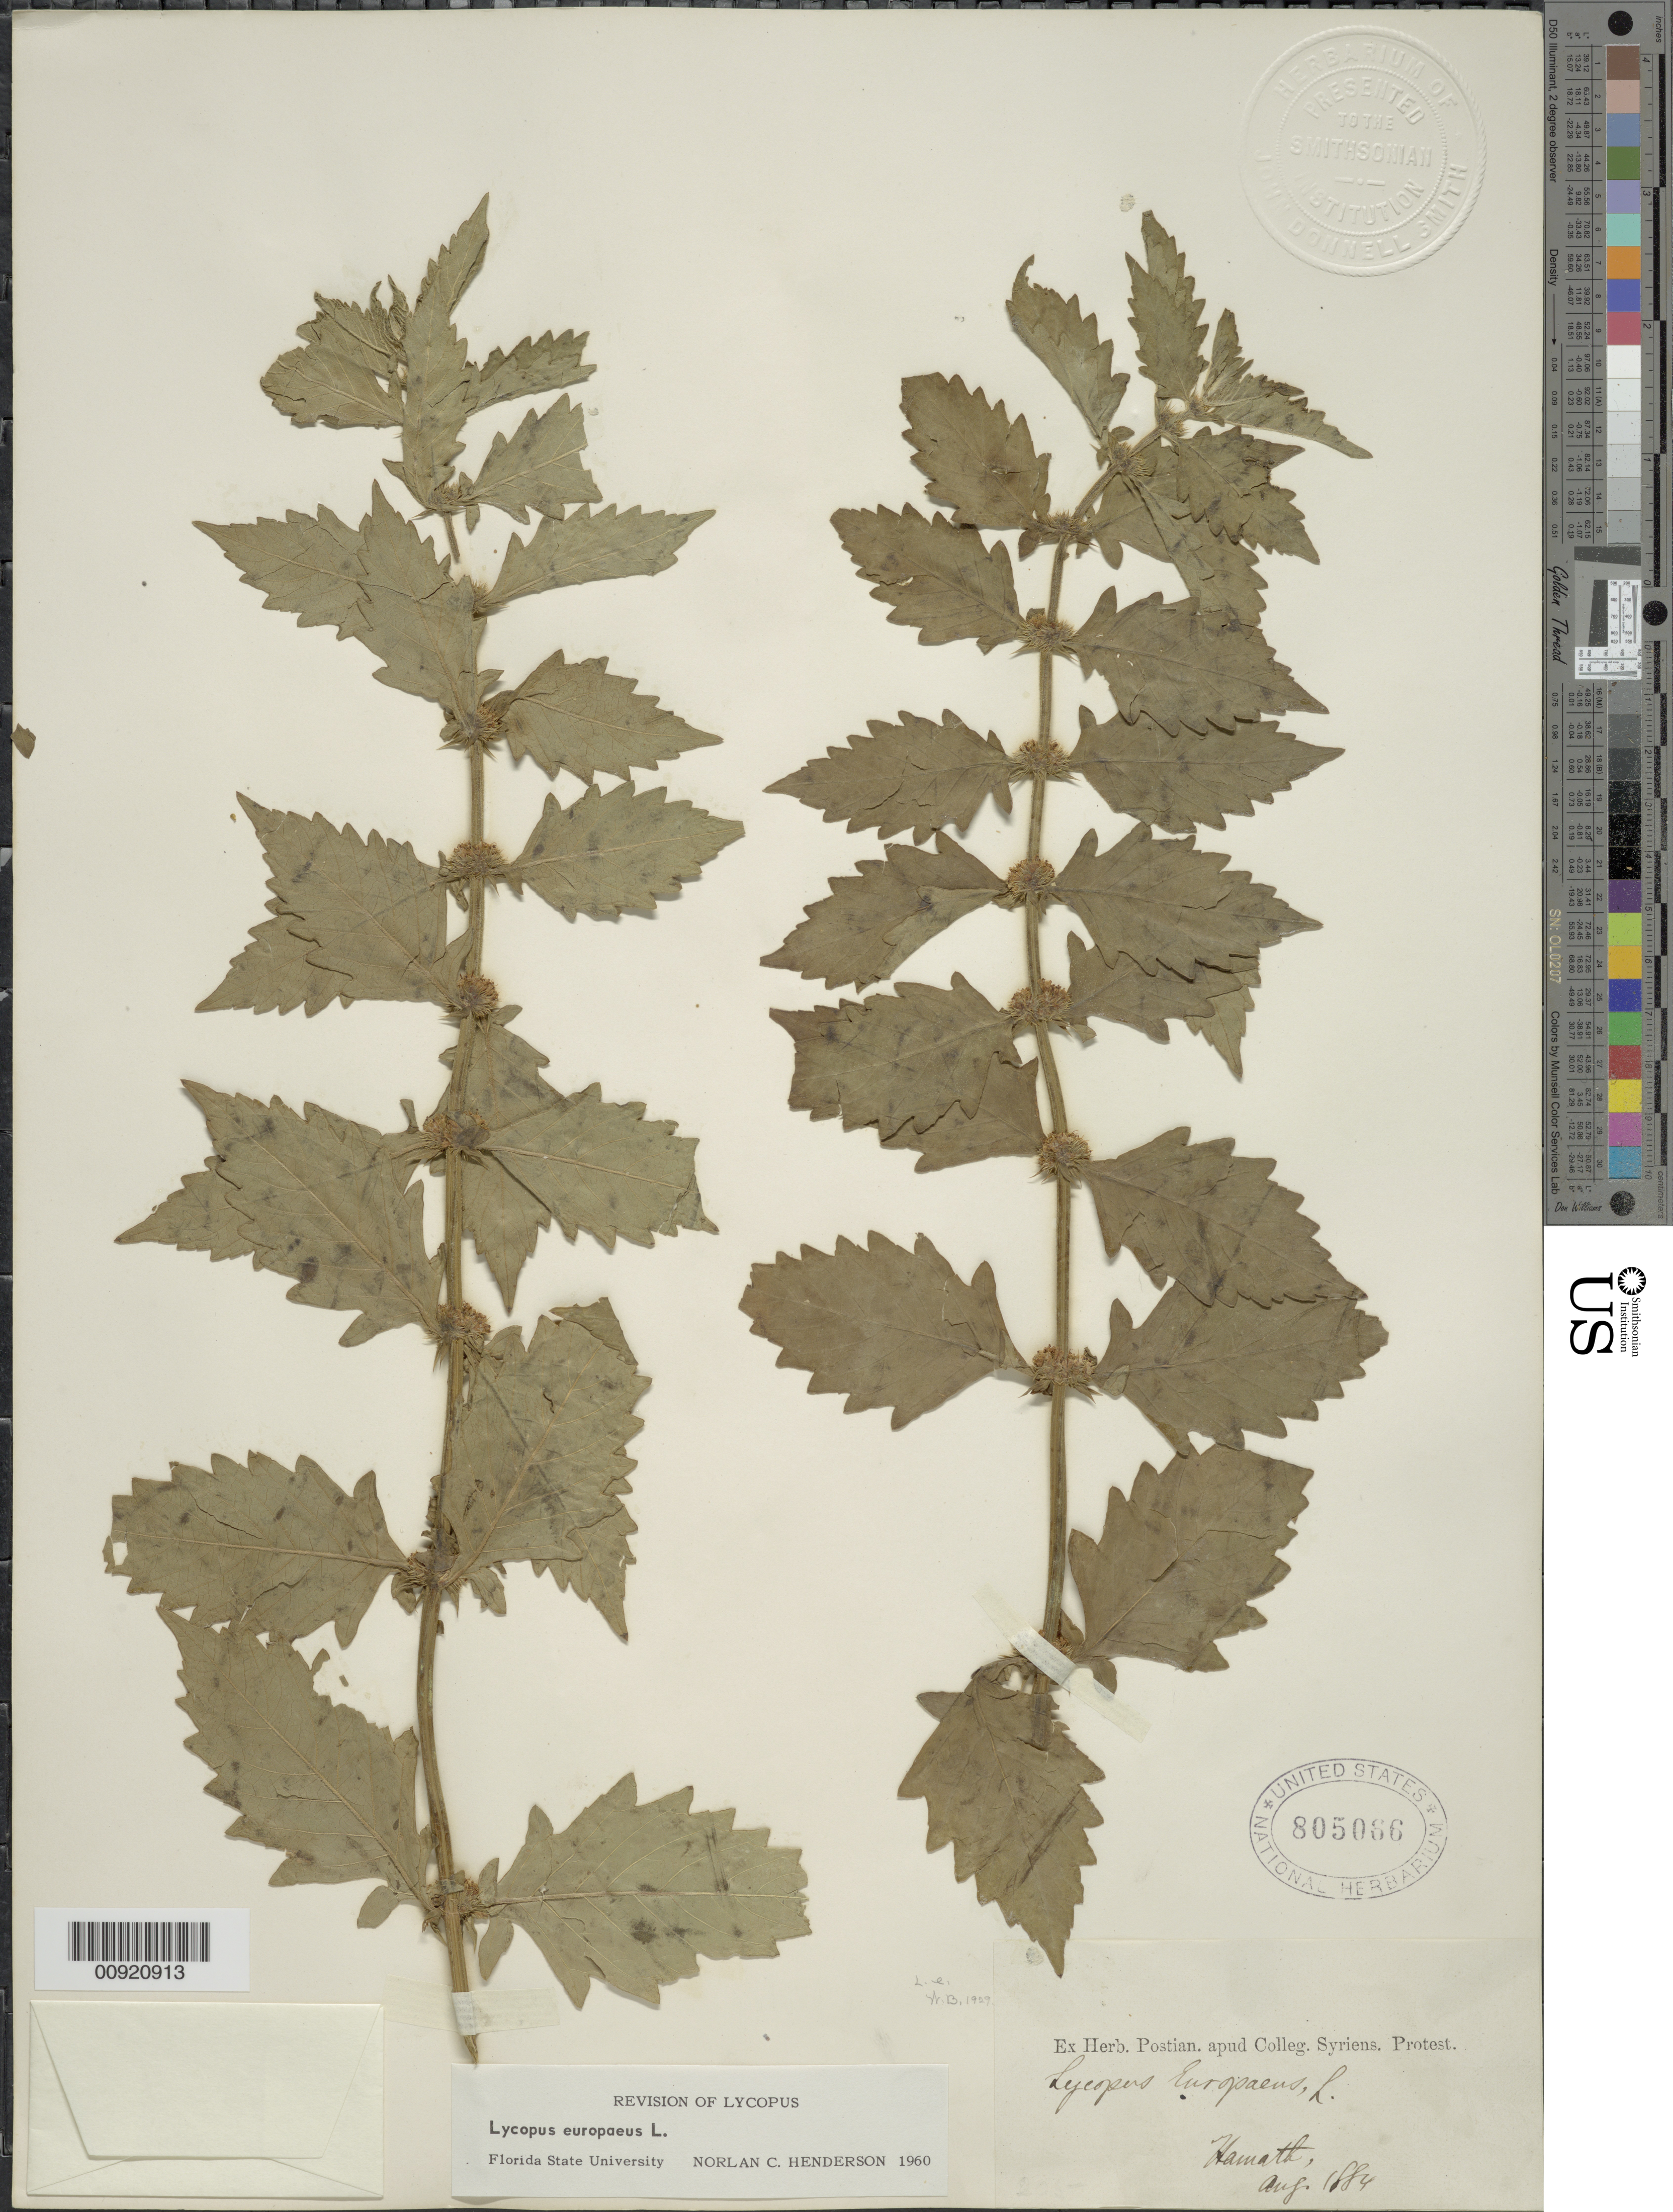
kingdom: Plantae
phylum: Tracheophyta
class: Magnoliopsida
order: Lamiales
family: Lamiaceae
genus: Lycopus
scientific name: Lycopus europaeus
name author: L.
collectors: -. Postian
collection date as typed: Aug 1884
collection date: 1884-08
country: Syria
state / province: Hamah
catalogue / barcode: US 805066